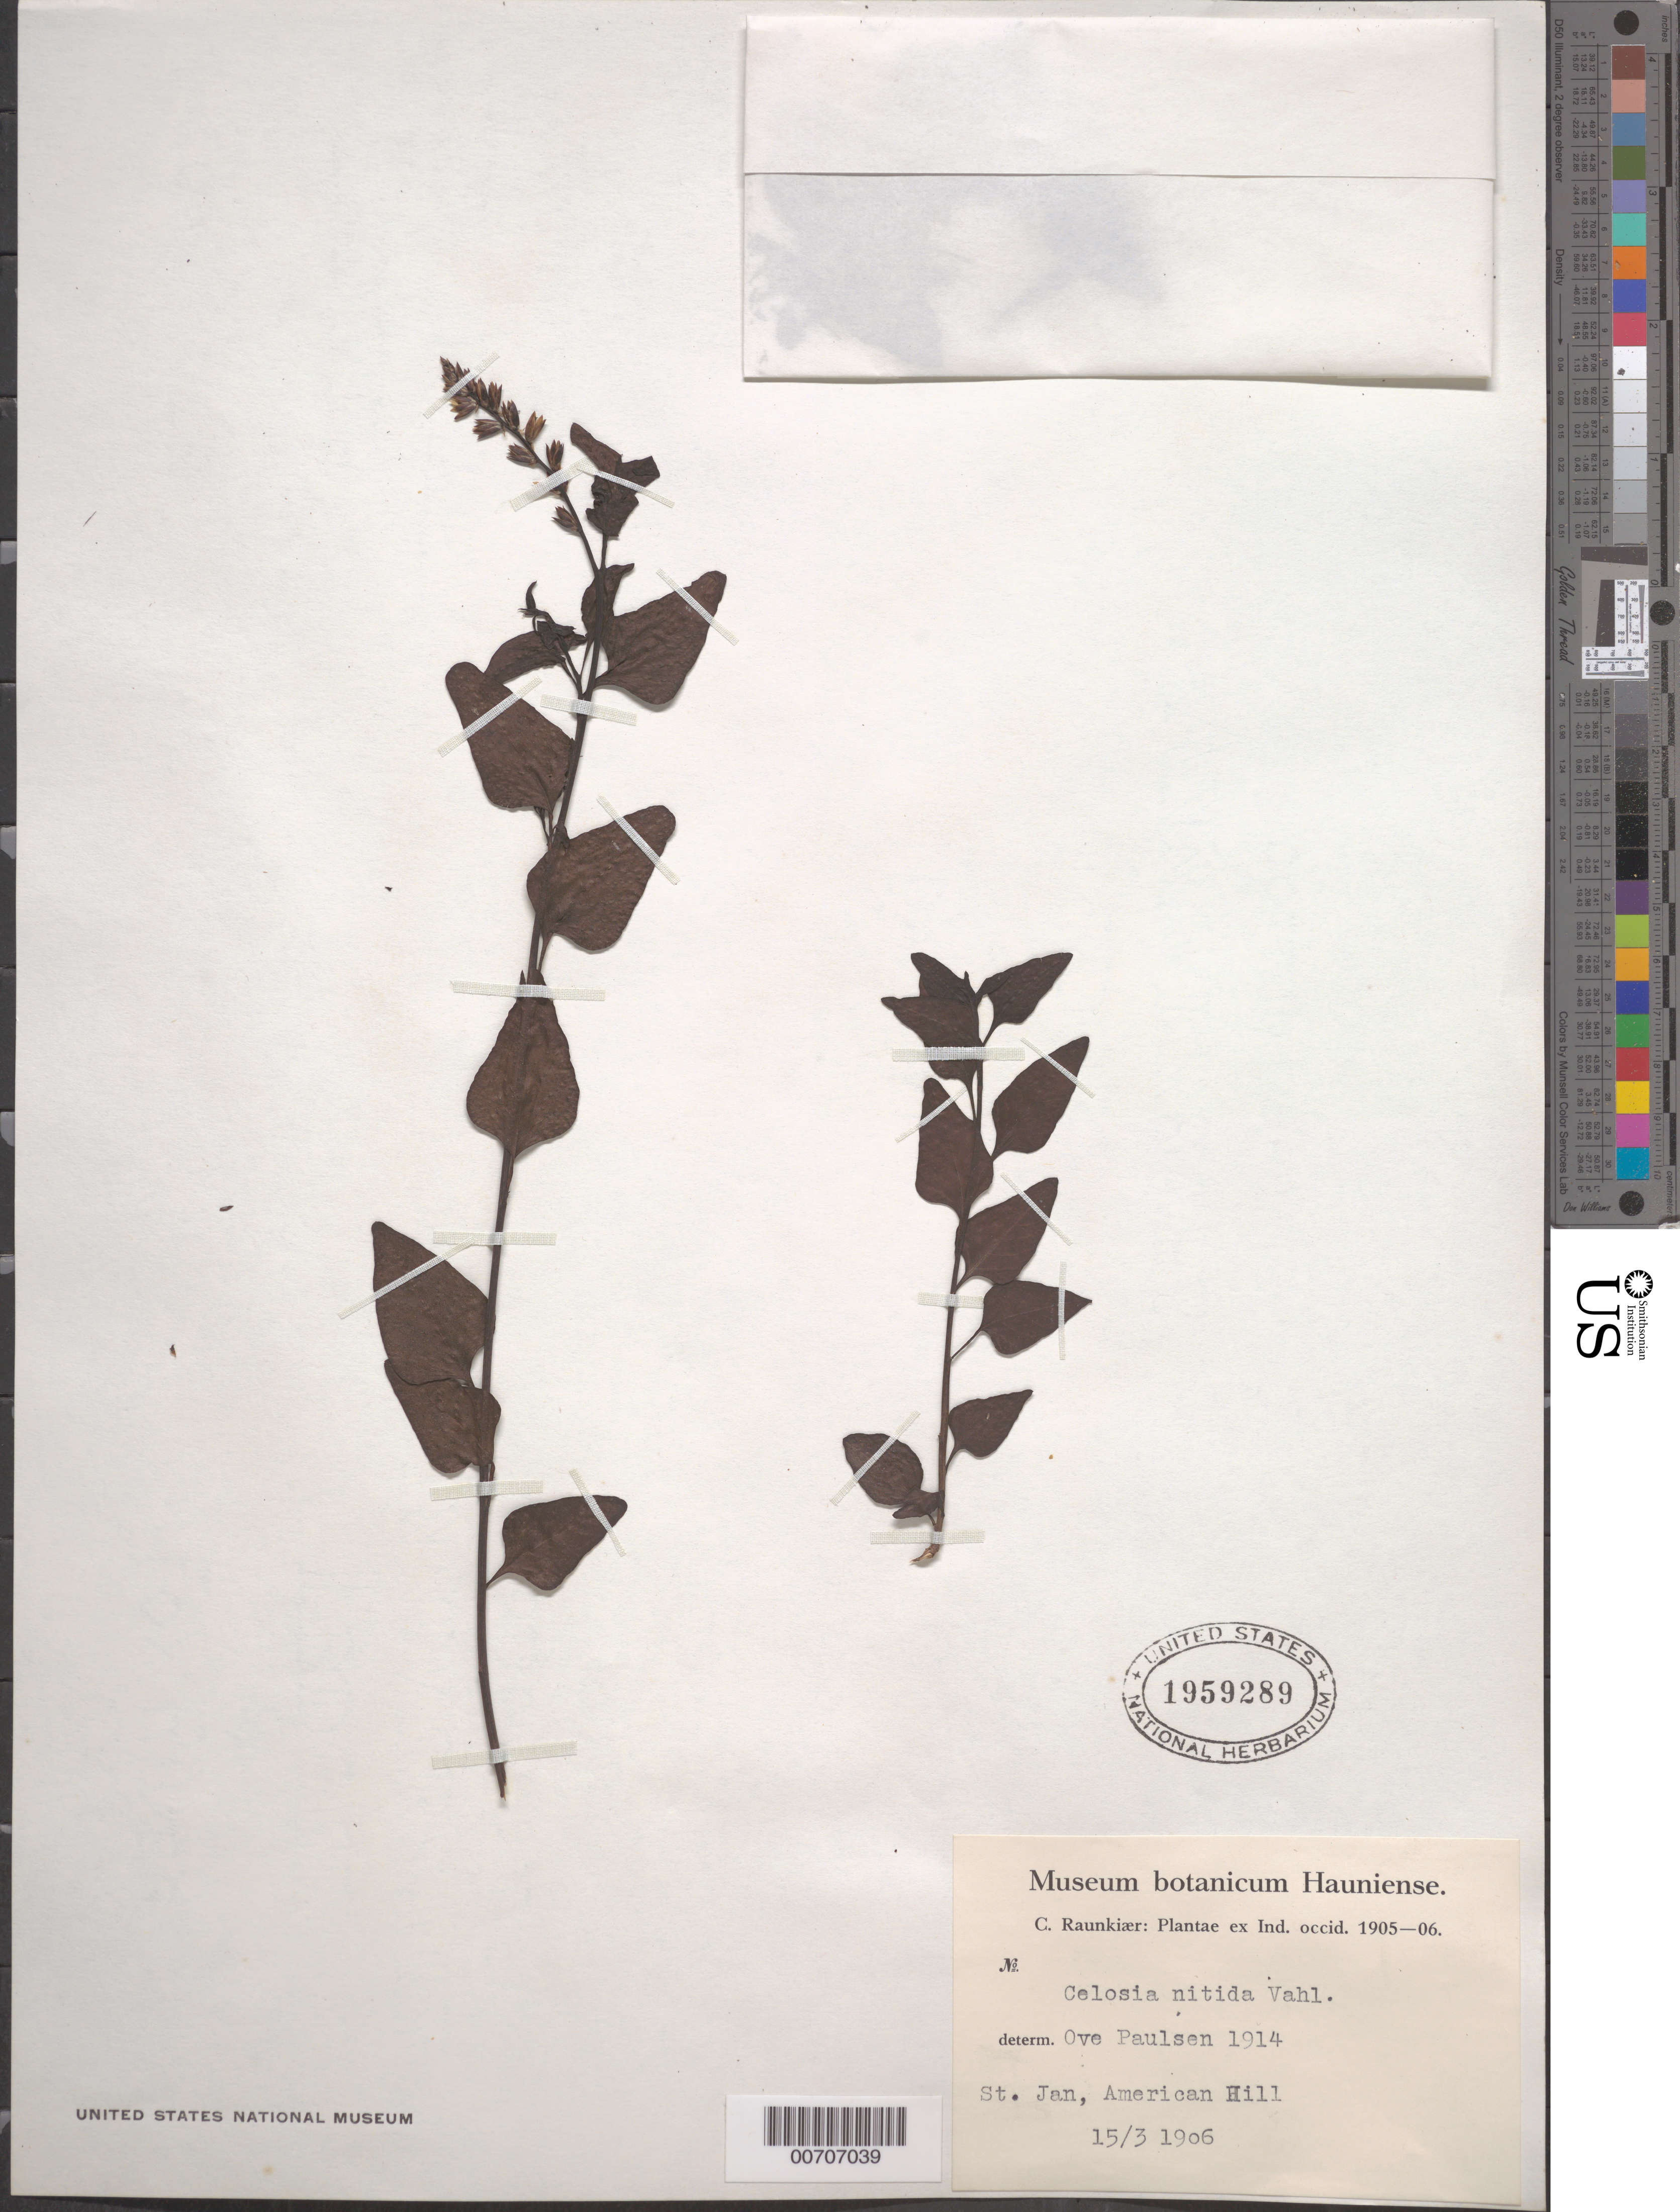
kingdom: Plantae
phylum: Tracheophyta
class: Magnoliopsida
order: Caryophyllales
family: Amaranthaceae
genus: Celosia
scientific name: Celosia nitida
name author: Vahl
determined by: Paulsen, O.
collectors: C. C. Raunkiaer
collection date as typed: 15 Mar 1906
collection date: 1906-03-15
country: U.S. Virgin Islands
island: St. John Island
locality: American Hill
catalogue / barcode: US 1959289